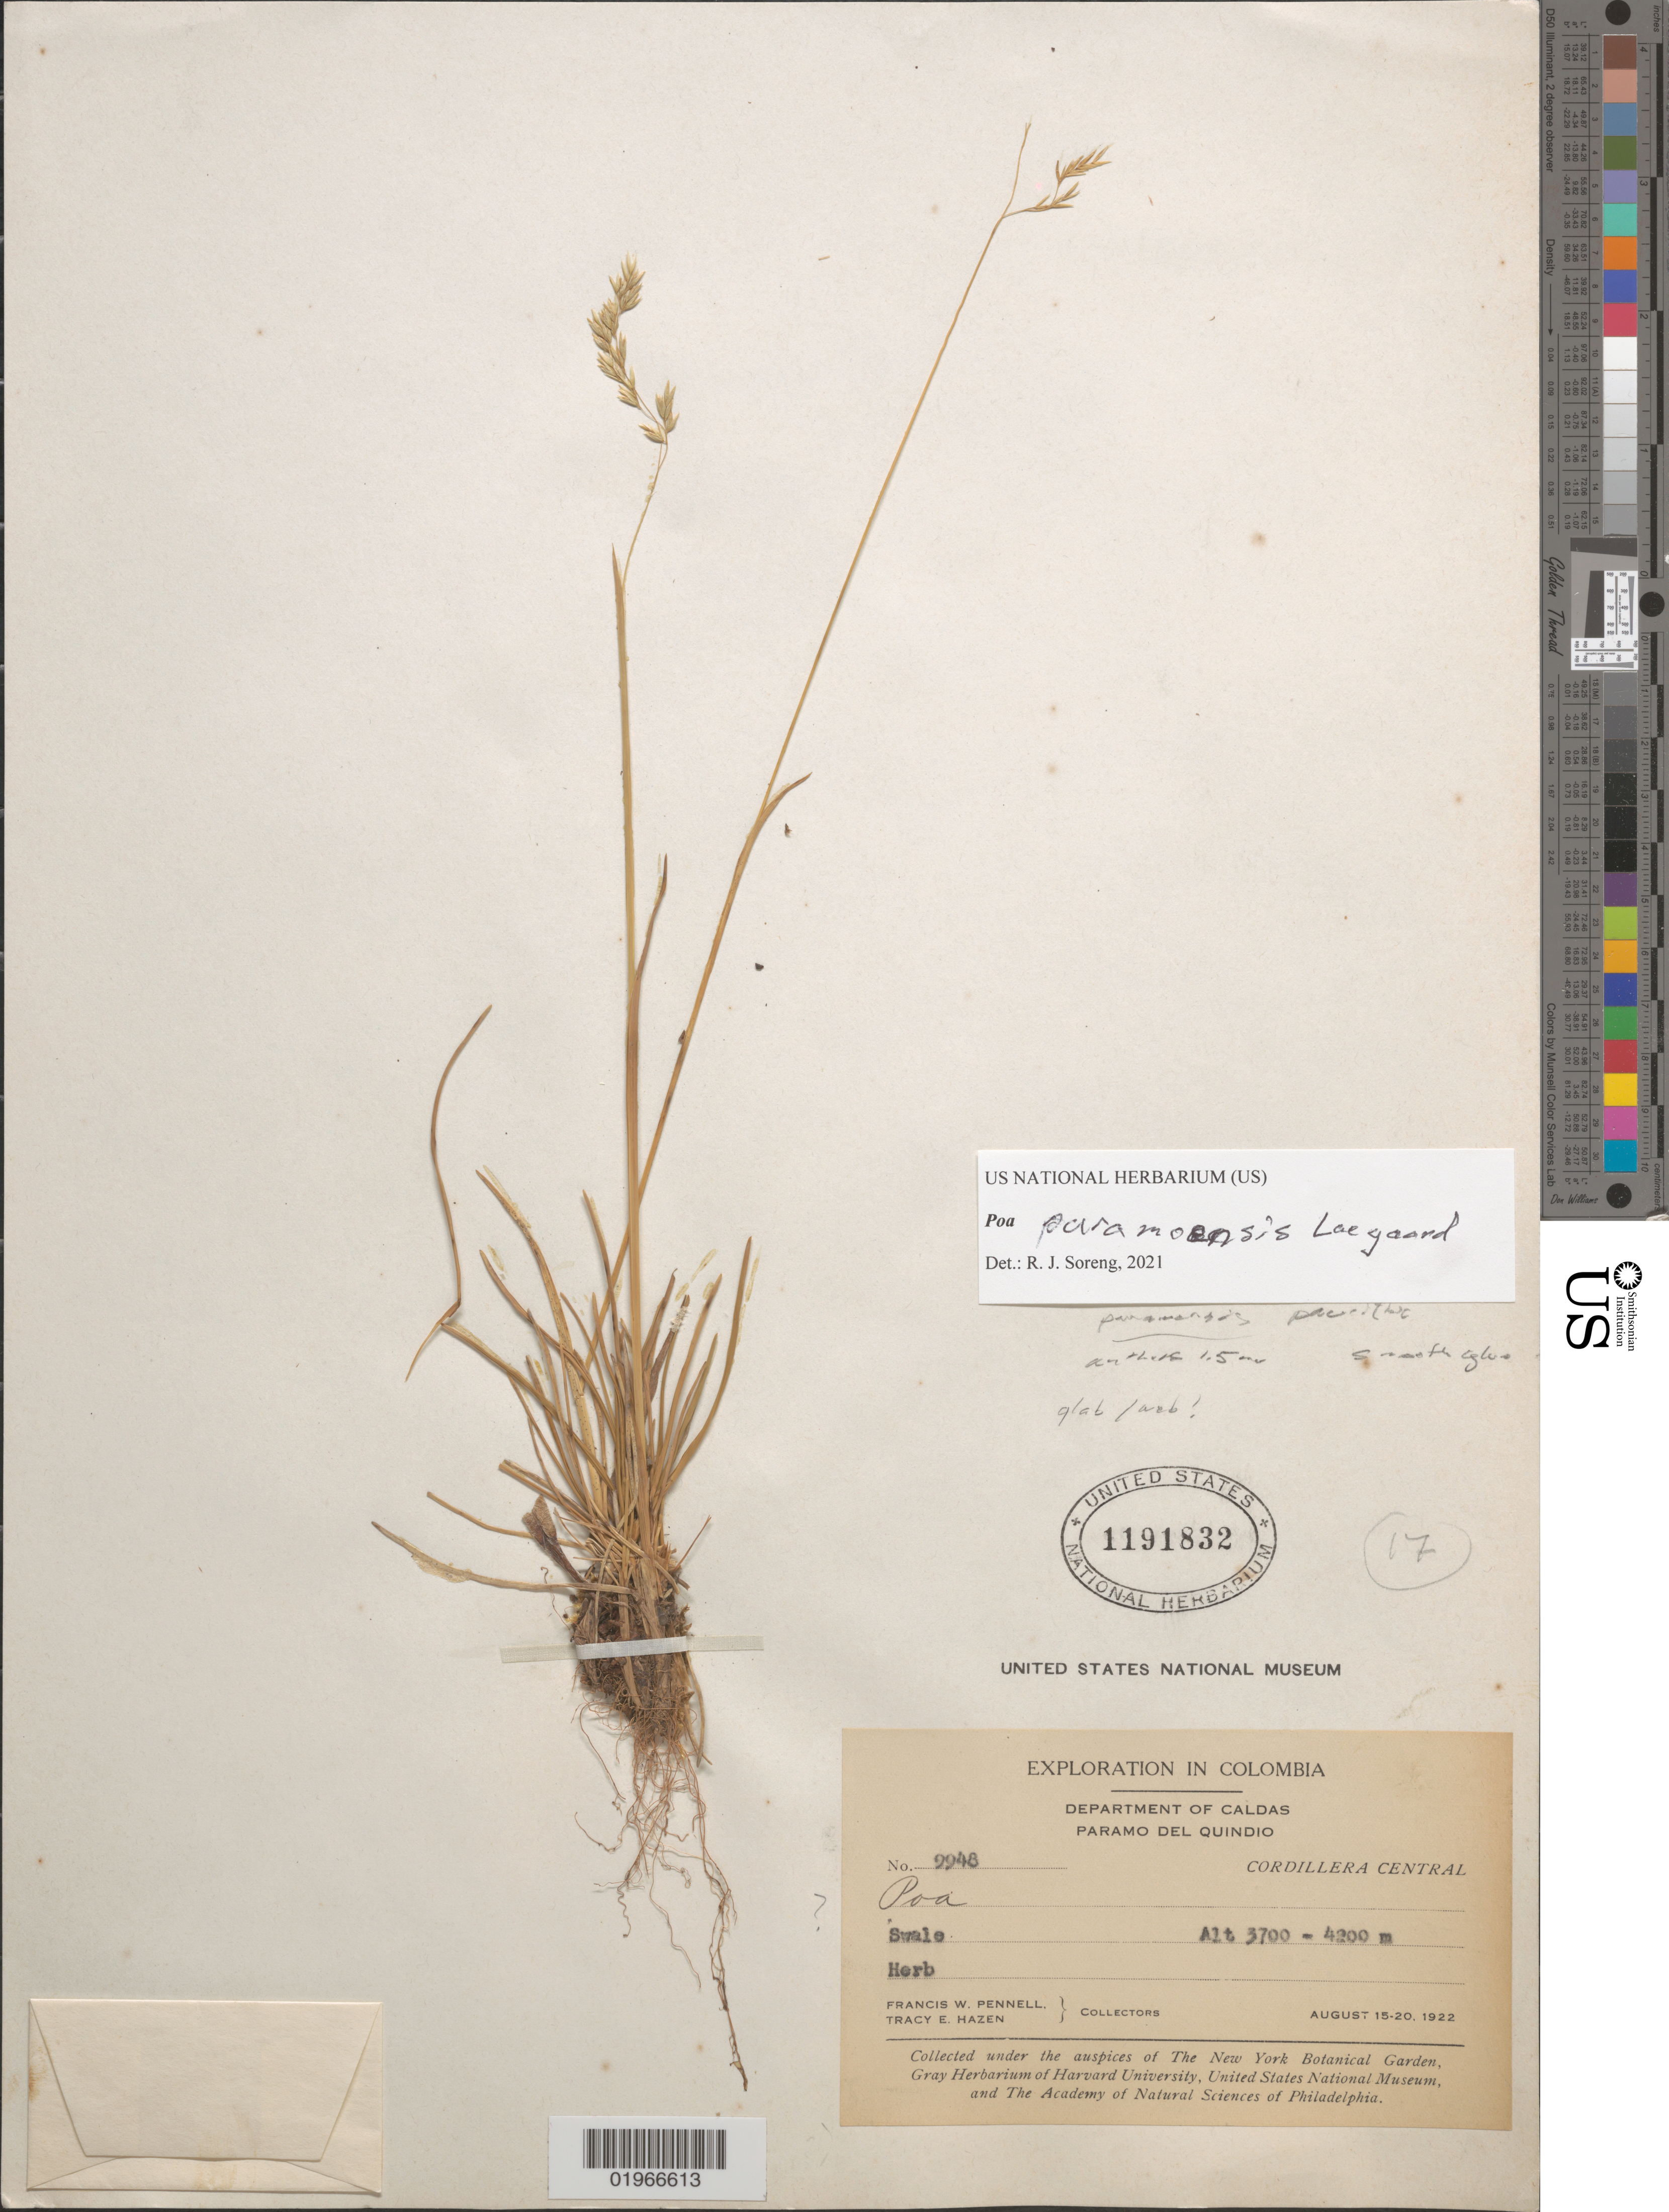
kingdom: Plantae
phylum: Tracheophyta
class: Liliopsida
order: Poales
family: Poaceae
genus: Poa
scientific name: Poa paramoensis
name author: Lægaard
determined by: Soreng, Robert J., Research Associate (BOT), Smithsonian Institution - National Museum of Natural History (UNITED STATES)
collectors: F. W. Pennell & T. E. Hazen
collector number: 9948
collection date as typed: August 15-20, 1922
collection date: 1922-08-15/1922-08-20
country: Colombia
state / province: Caldas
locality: Paramo del Quindio, Cordillera Central.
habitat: Swale Herb.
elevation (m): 3700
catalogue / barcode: US 1191832